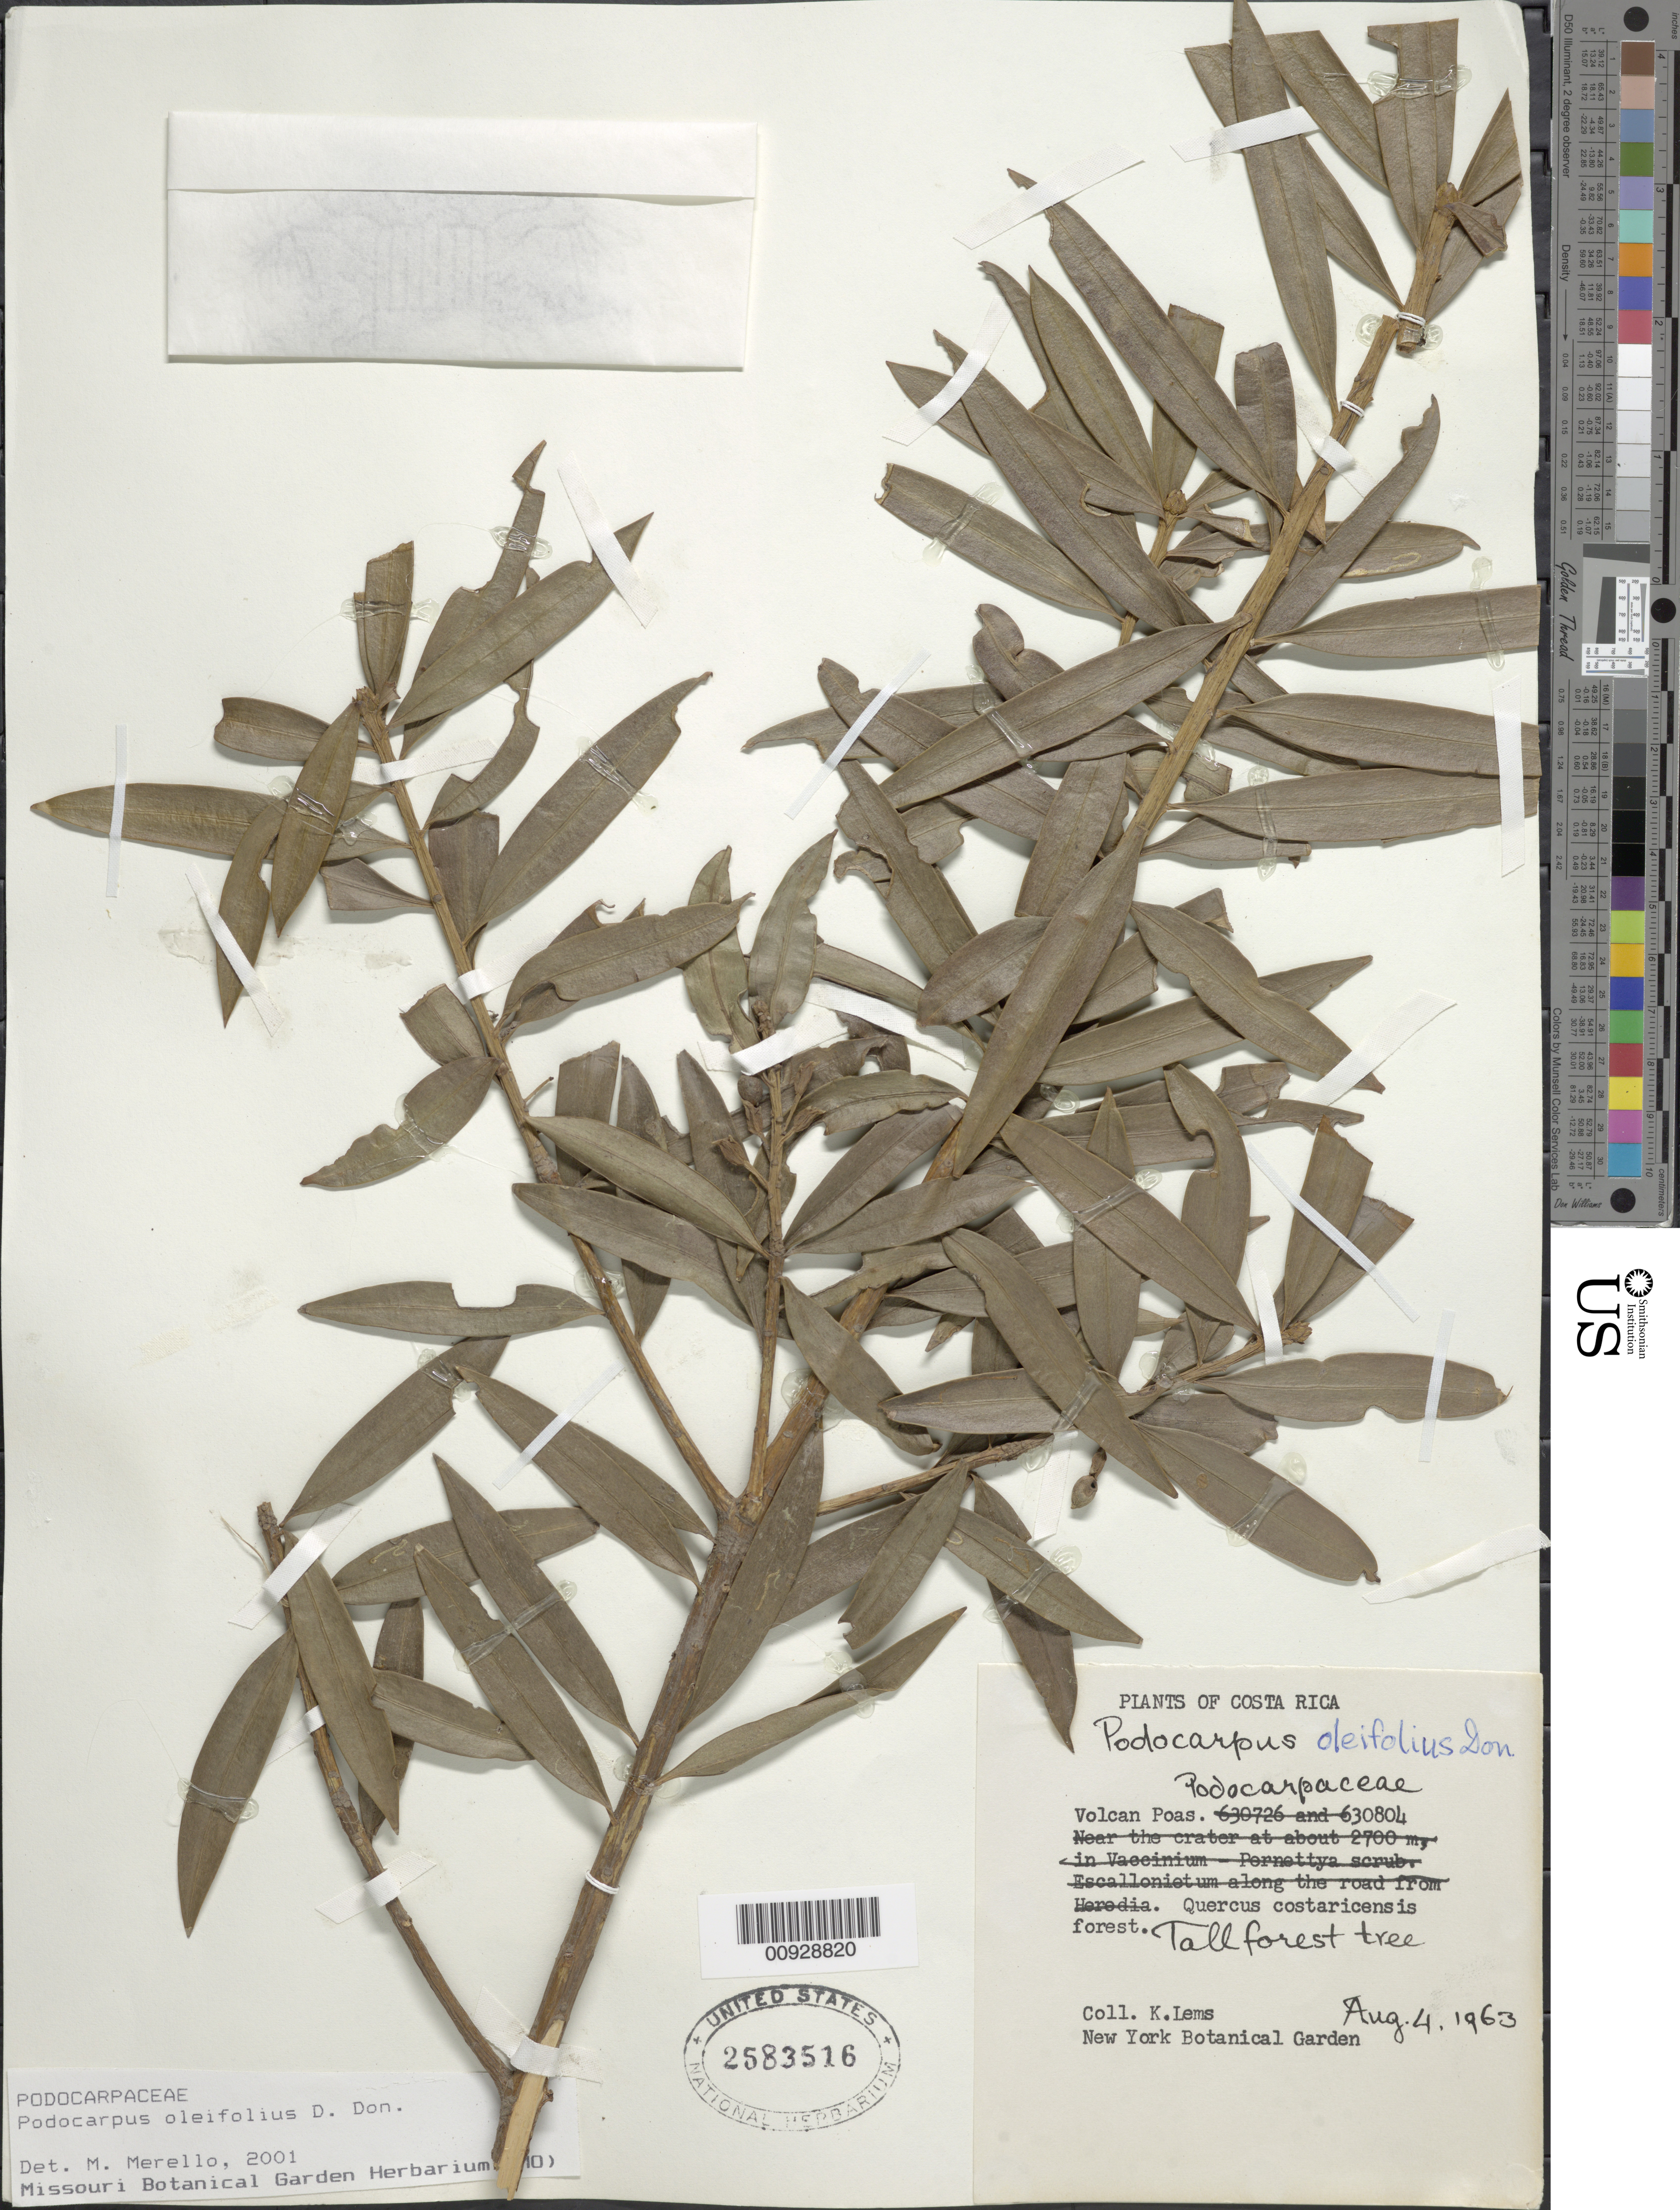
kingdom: Plantae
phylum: Tracheophyta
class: Pinopsida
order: Pinales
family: Podocarpaceae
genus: Podocarpus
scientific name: Podocarpus oleifolius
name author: D. Don ex Lamb.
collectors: K. Lems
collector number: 630804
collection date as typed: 04 Aug 1963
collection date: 1963-08-04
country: Costa Rica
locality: Volcán Poás.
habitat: Quercus costaricensis forest.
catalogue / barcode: US 2583516